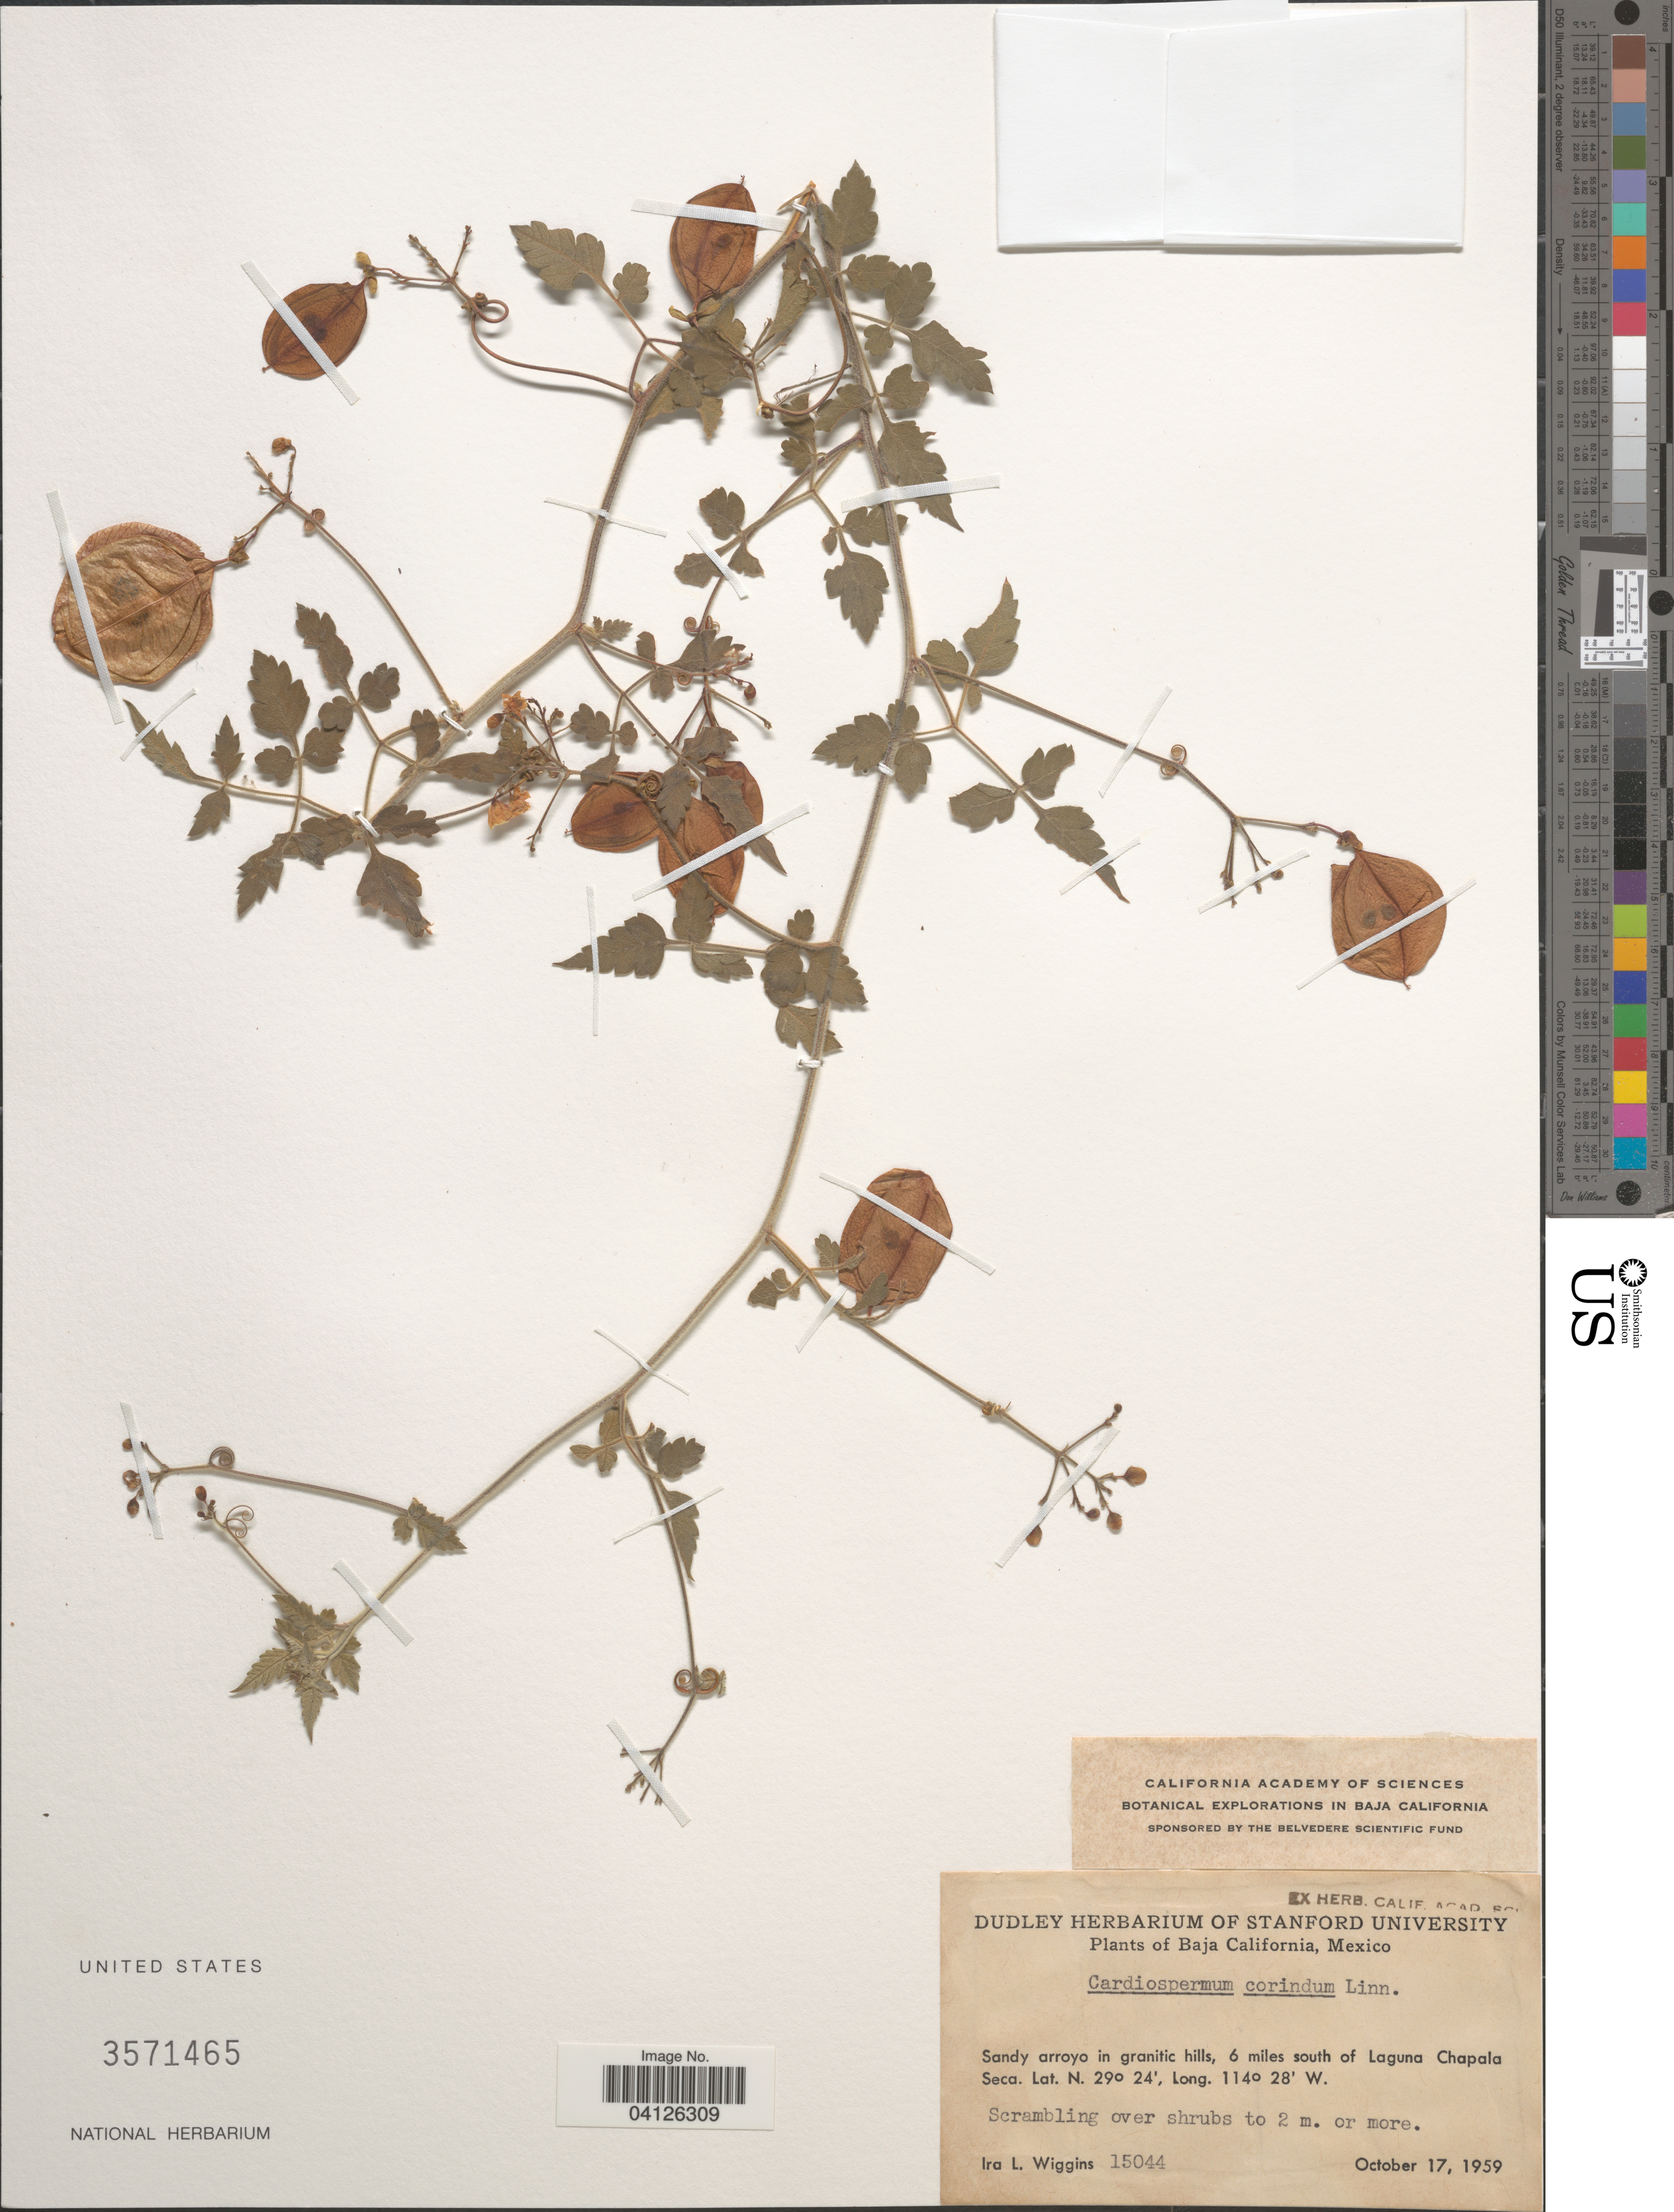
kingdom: Plantae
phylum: Tracheophyta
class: Magnoliopsida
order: Sapindales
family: Sapindaceae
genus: Cardiospermum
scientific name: Cardiospermum corindum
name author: L.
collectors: I. L. Wiggins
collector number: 15044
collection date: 1959-10-17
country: Mexico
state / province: Baja California Norte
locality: California Academy of Sciences Botanical Explorations in Baja California. 6 miles south of Laguna Chapala Seca.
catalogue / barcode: US 3571465